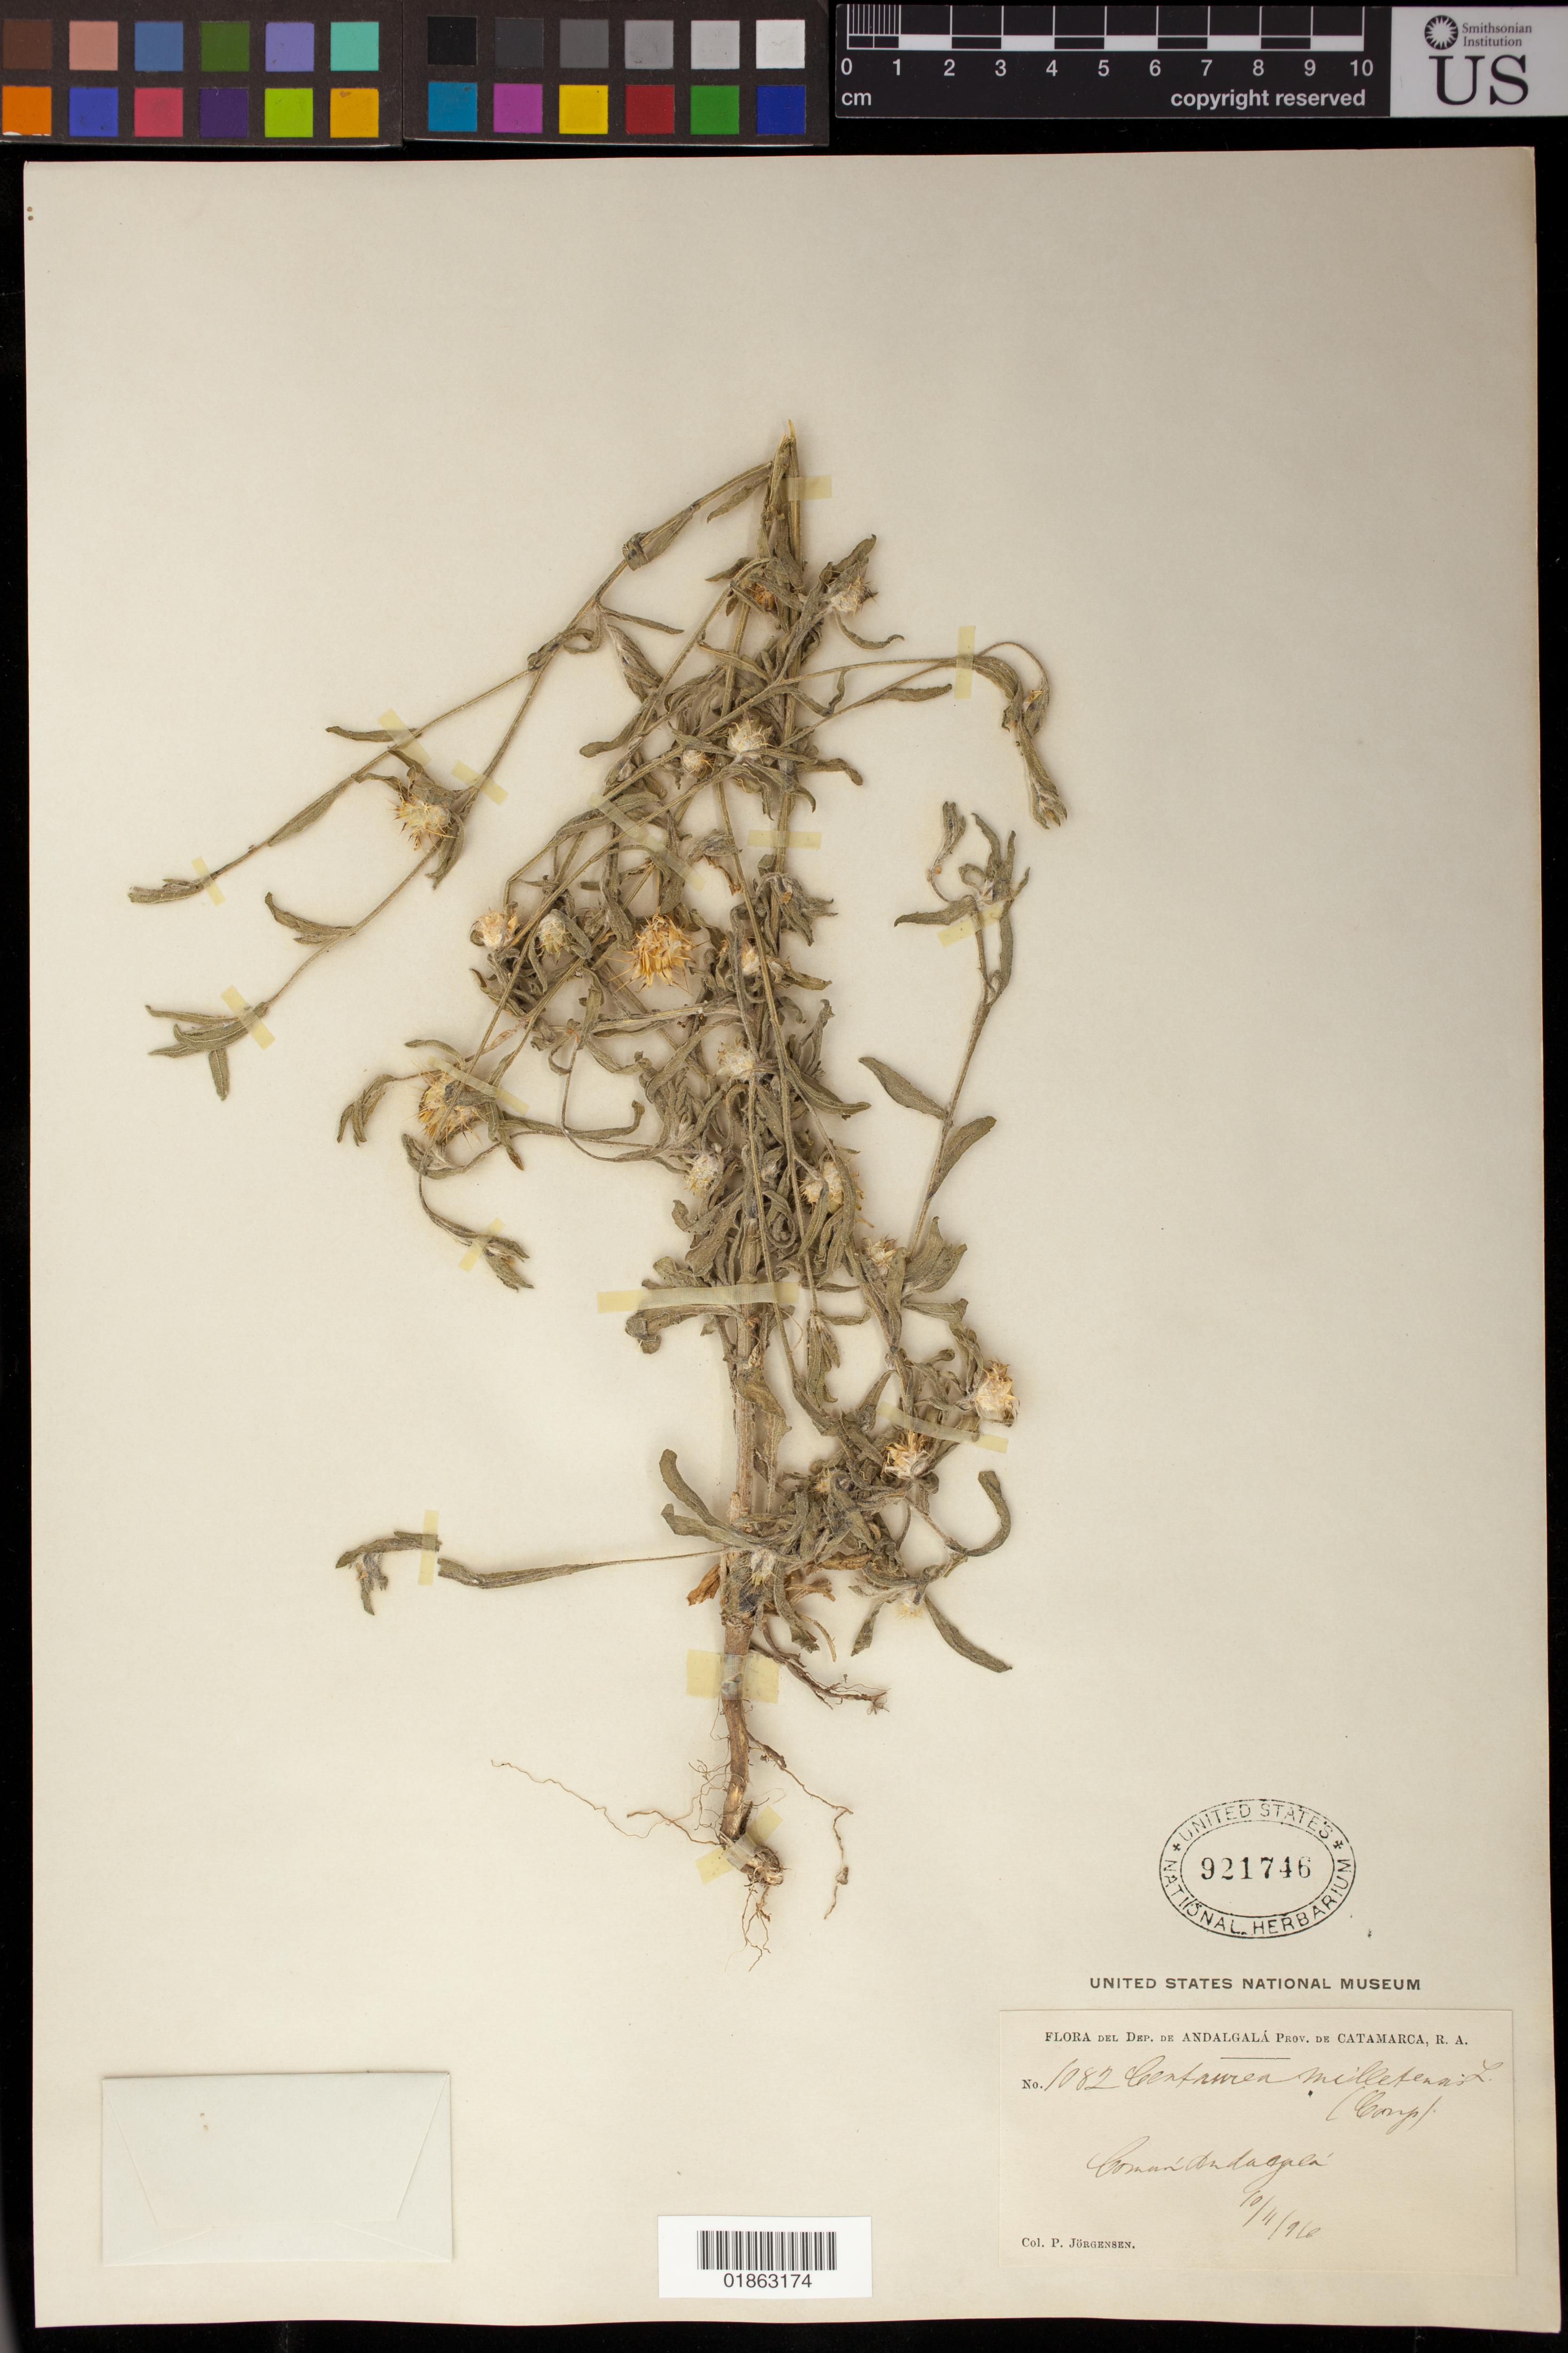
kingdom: Plantae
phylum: Tracheophyta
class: Magnoliopsida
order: Asterales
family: Asteraceae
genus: Centaurea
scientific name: Centaurea melitensis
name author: L.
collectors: P. Jörgensen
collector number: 1082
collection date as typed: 10/11/96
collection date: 1896-10-11 or 1896-11-10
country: Argentina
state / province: Catamarca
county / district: Andalgalá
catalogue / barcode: US 921746